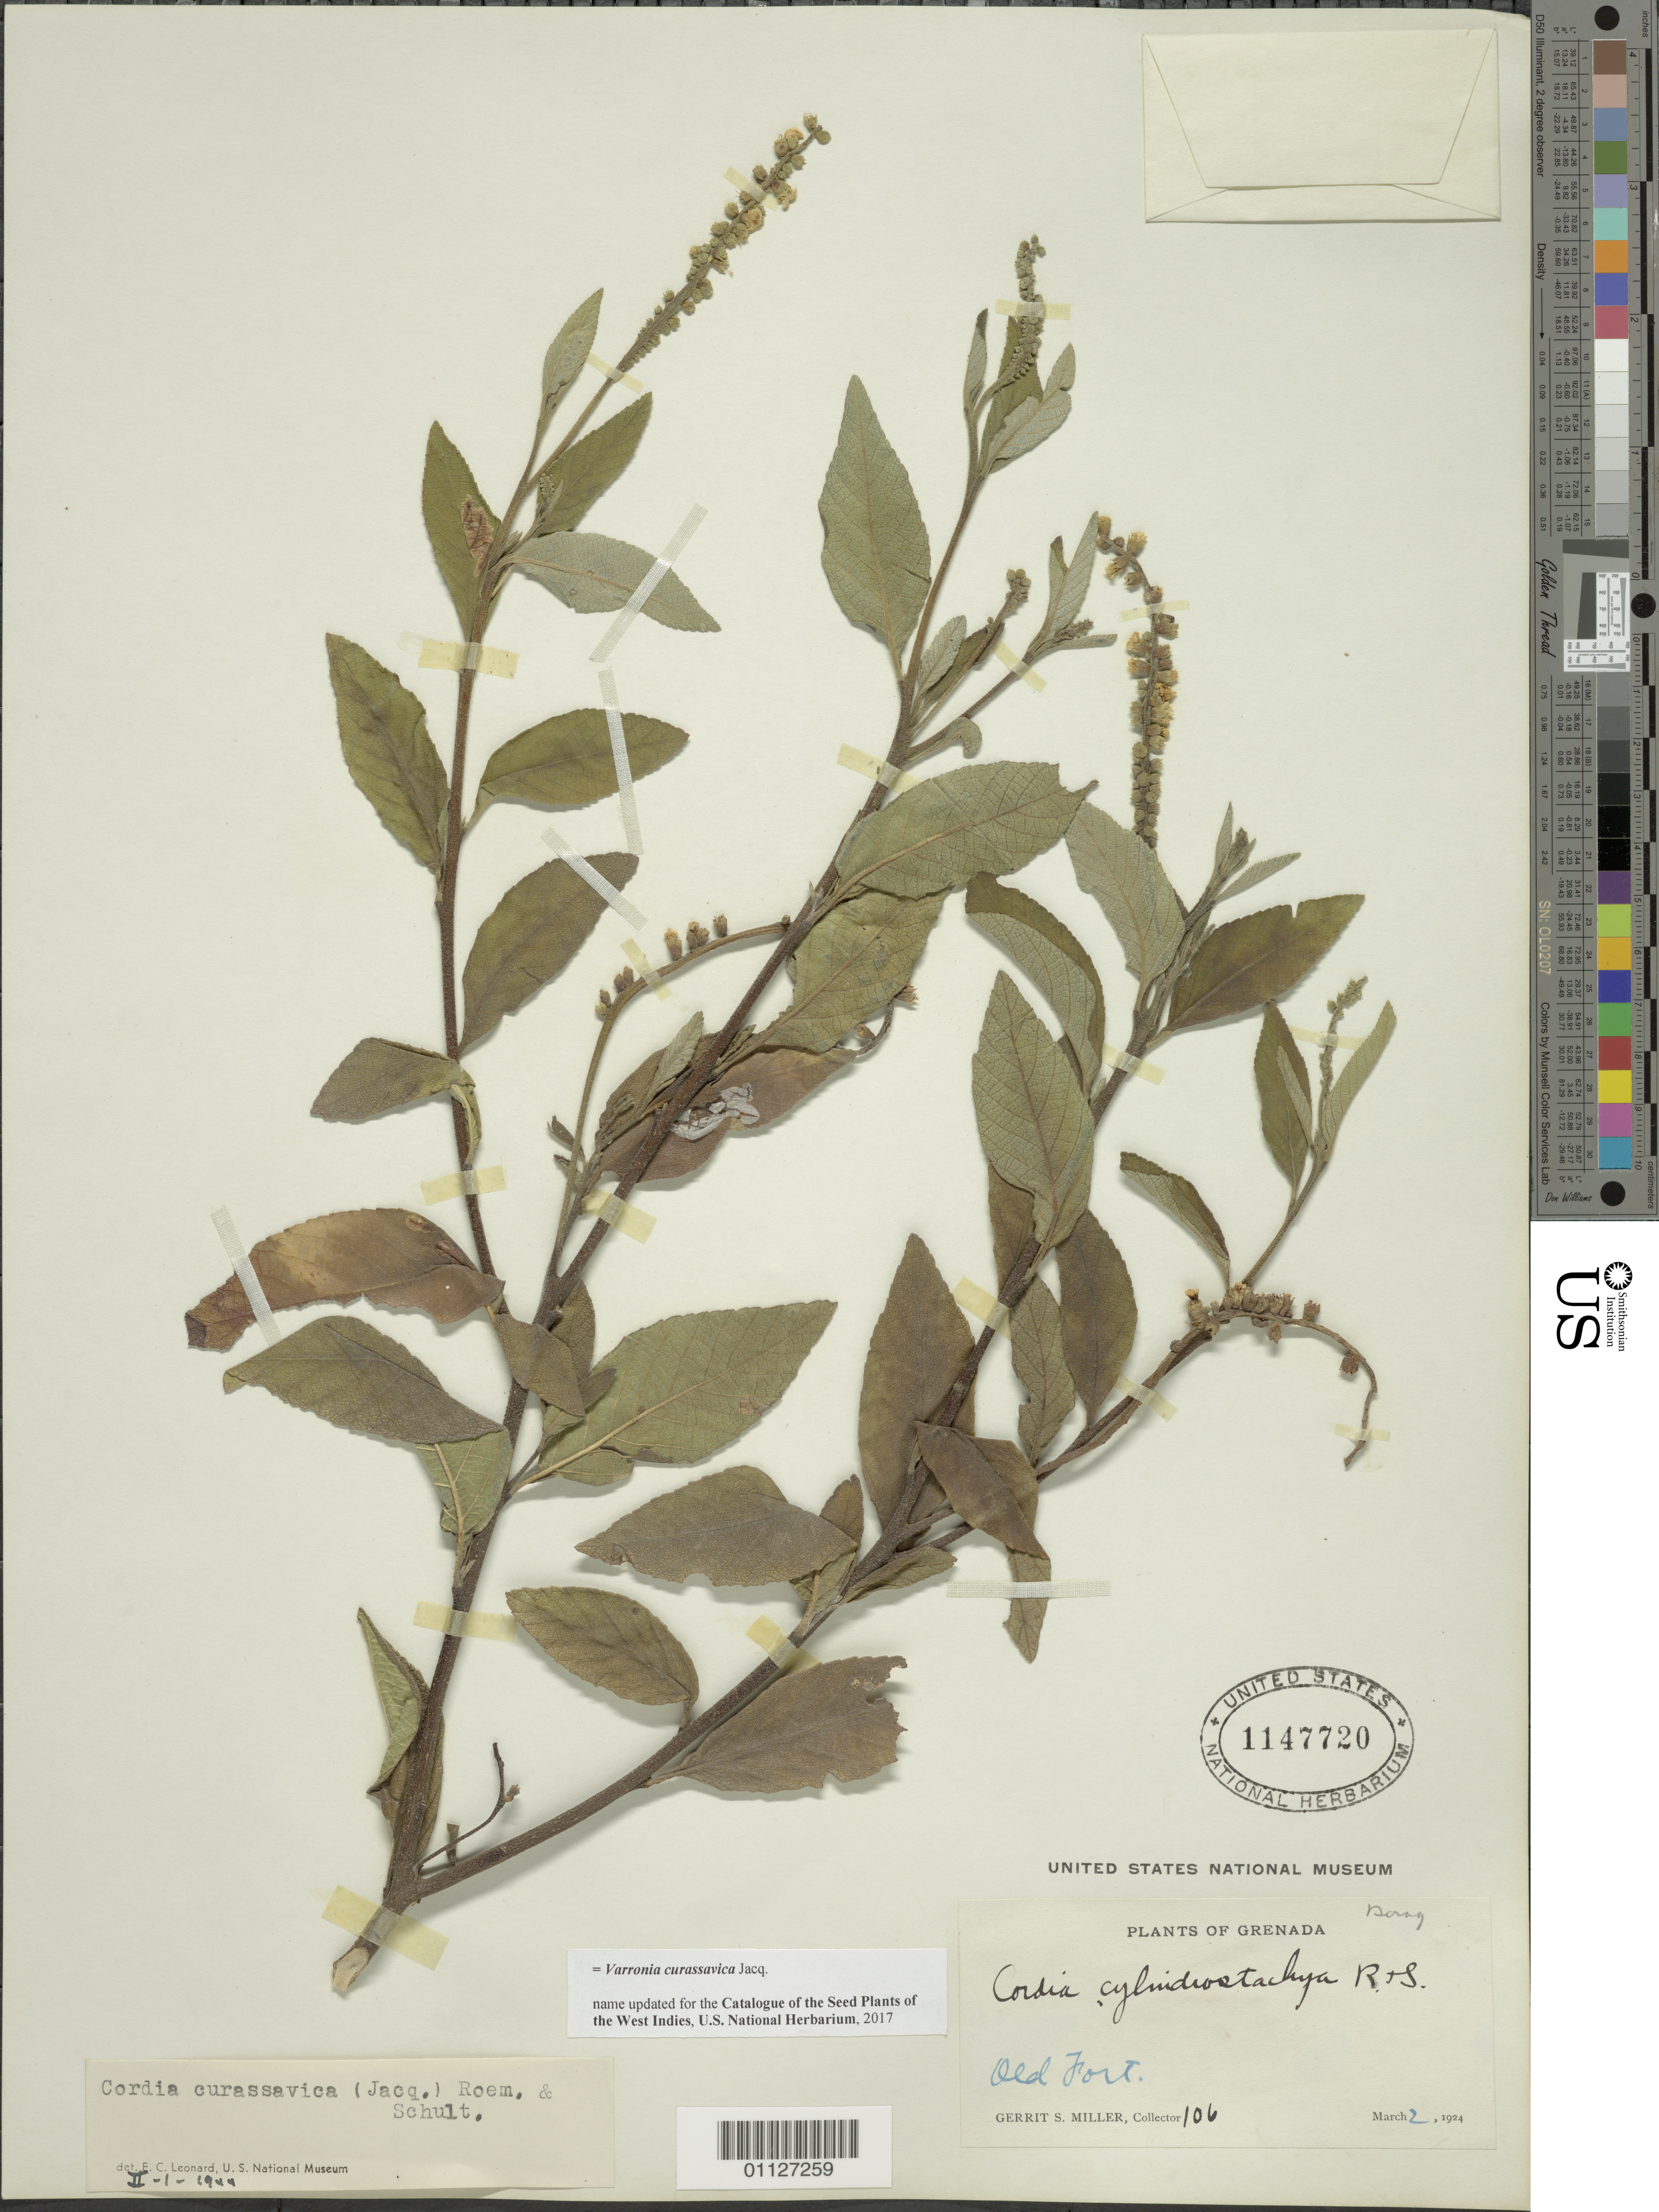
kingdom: Plantae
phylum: Tracheophyta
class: Magnoliopsida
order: Boraginales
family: Cordiaceae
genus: Varronia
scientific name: Varronia curassavica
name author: Jacq.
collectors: G. S. Miller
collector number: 106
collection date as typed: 02 Mar 1924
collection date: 1924-03-02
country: Grenada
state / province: Saint George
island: Grenada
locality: Old Fort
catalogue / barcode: US 1147720